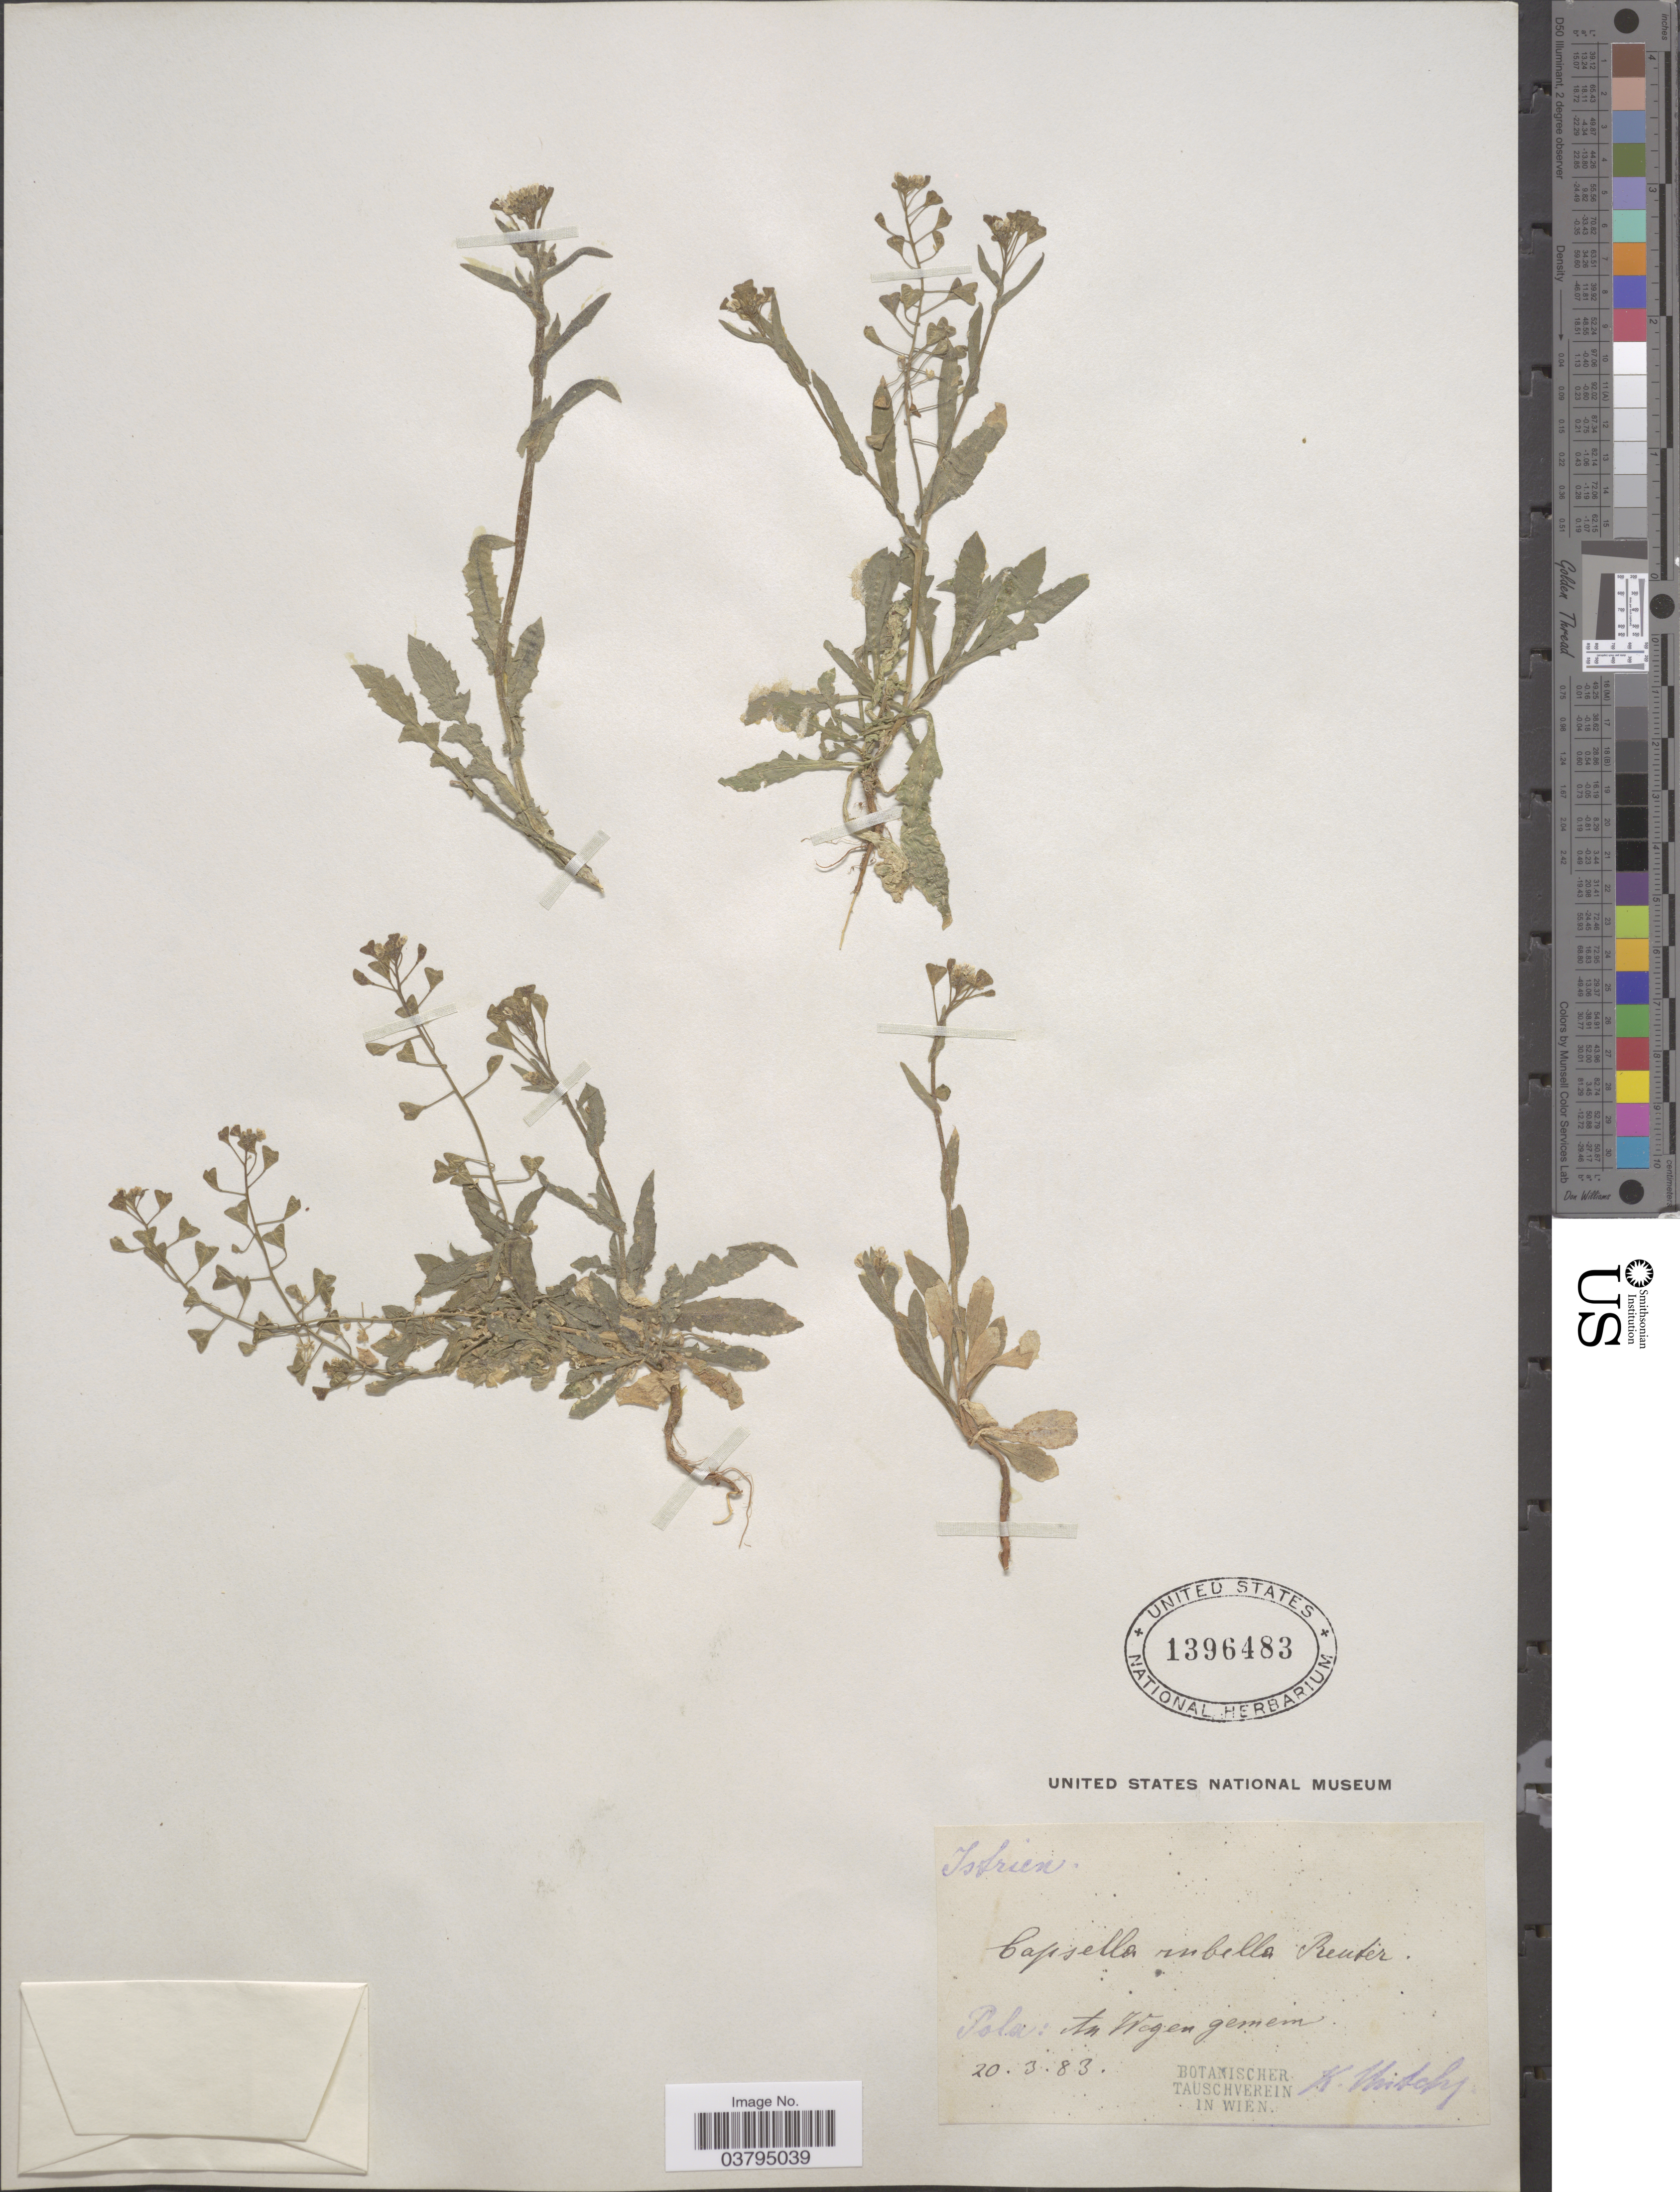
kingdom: Plantae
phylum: Tracheophyta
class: Magnoliopsida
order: Brassicales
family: Brassicaceae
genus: Capsella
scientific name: Capsella rubella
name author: Reut.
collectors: K. Untchj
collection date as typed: Transcribed d/m/y: 20/3/83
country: Croatia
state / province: Istria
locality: Istrien. Pola: An Wegen gemem.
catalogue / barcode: US 1396483